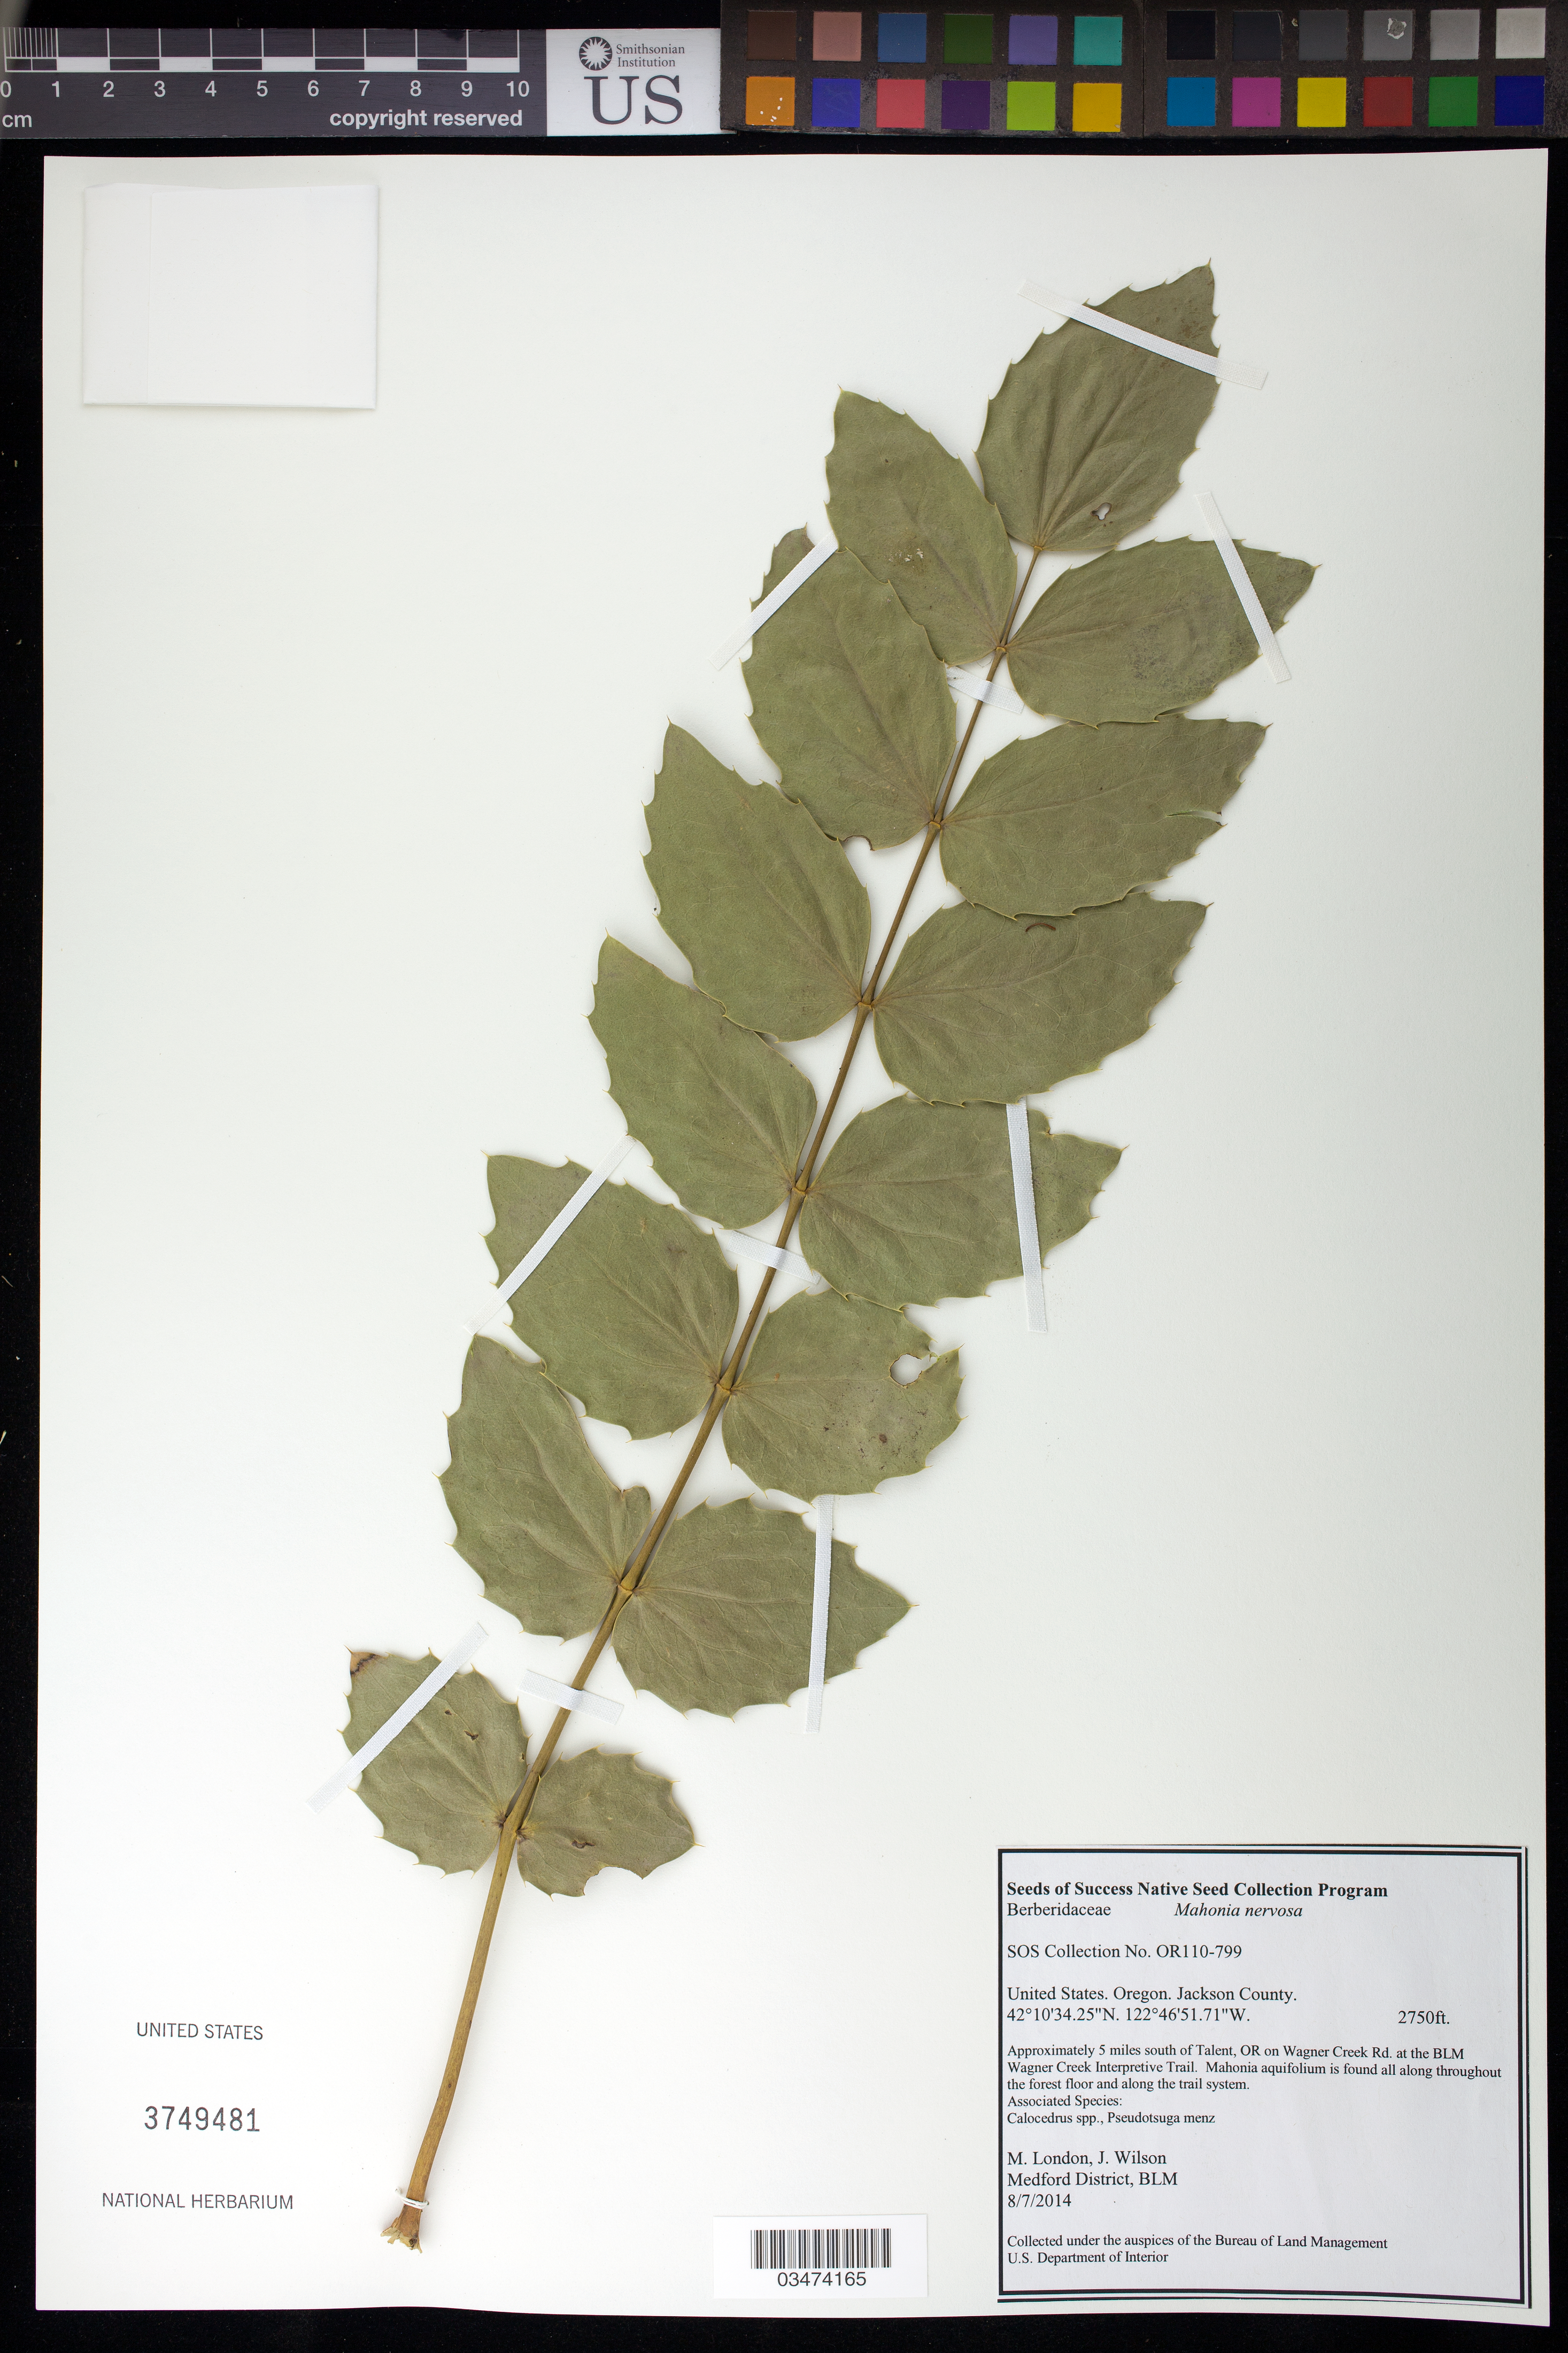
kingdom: Plantae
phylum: Tracheophyta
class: Magnoliopsida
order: Ranunculales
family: Berberidaceae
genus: Mahonia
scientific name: Mahonia nervosa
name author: (Pursh) Nutt.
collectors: M. London & J. Wilson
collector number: OR110-799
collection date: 2014-08-07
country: United States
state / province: Oregon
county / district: Jackson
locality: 5 miles S of Talent, on Wagner Creek Rd. at the BLM Wagner Creek Interpretive Trail.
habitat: Associated species: Calocedrus sp., Pseudotsuga menz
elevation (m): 838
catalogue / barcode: US 3749481